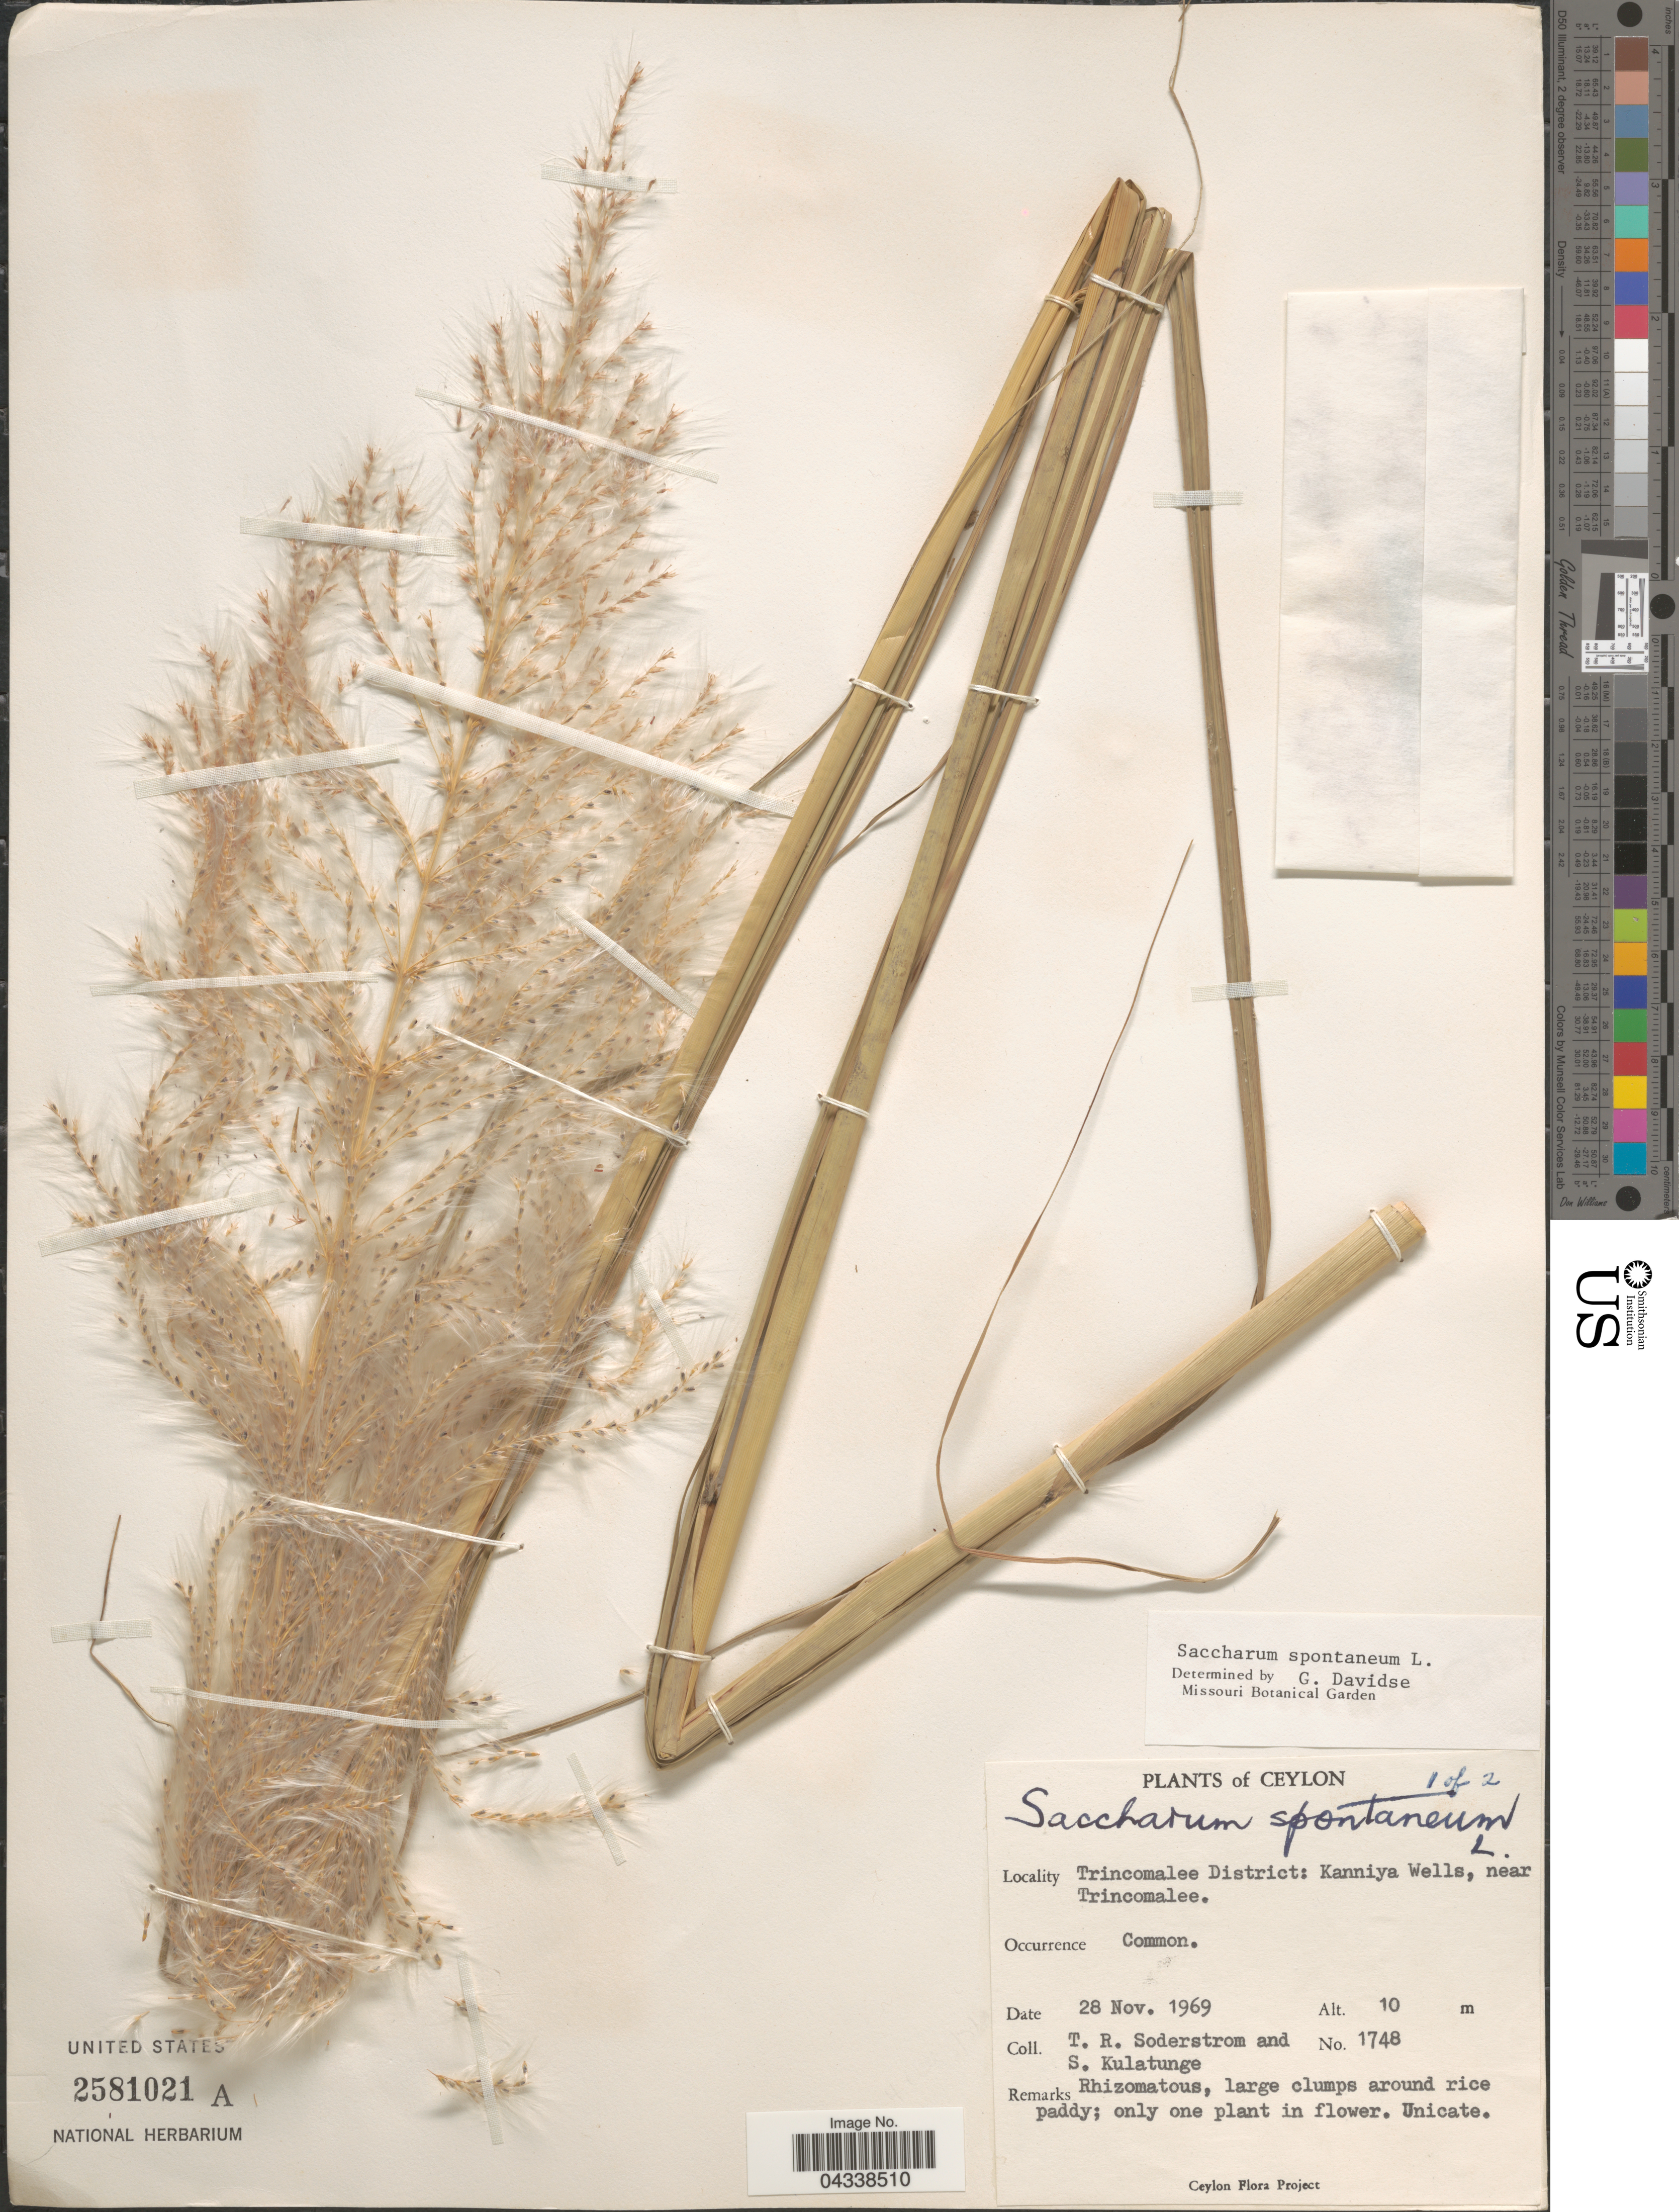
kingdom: Plantae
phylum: Tracheophyta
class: Liliopsida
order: Poales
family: Poaceae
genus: Saccharum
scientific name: Saccharum spontaneum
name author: L.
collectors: T. R. Soderstrom & S. Kulatunge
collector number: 1748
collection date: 1969-11-28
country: Sri Lanka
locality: Ceylon. Trincomalee District: Kanniya Wells, near Trincomalee.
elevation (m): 10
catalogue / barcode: US 2581021A